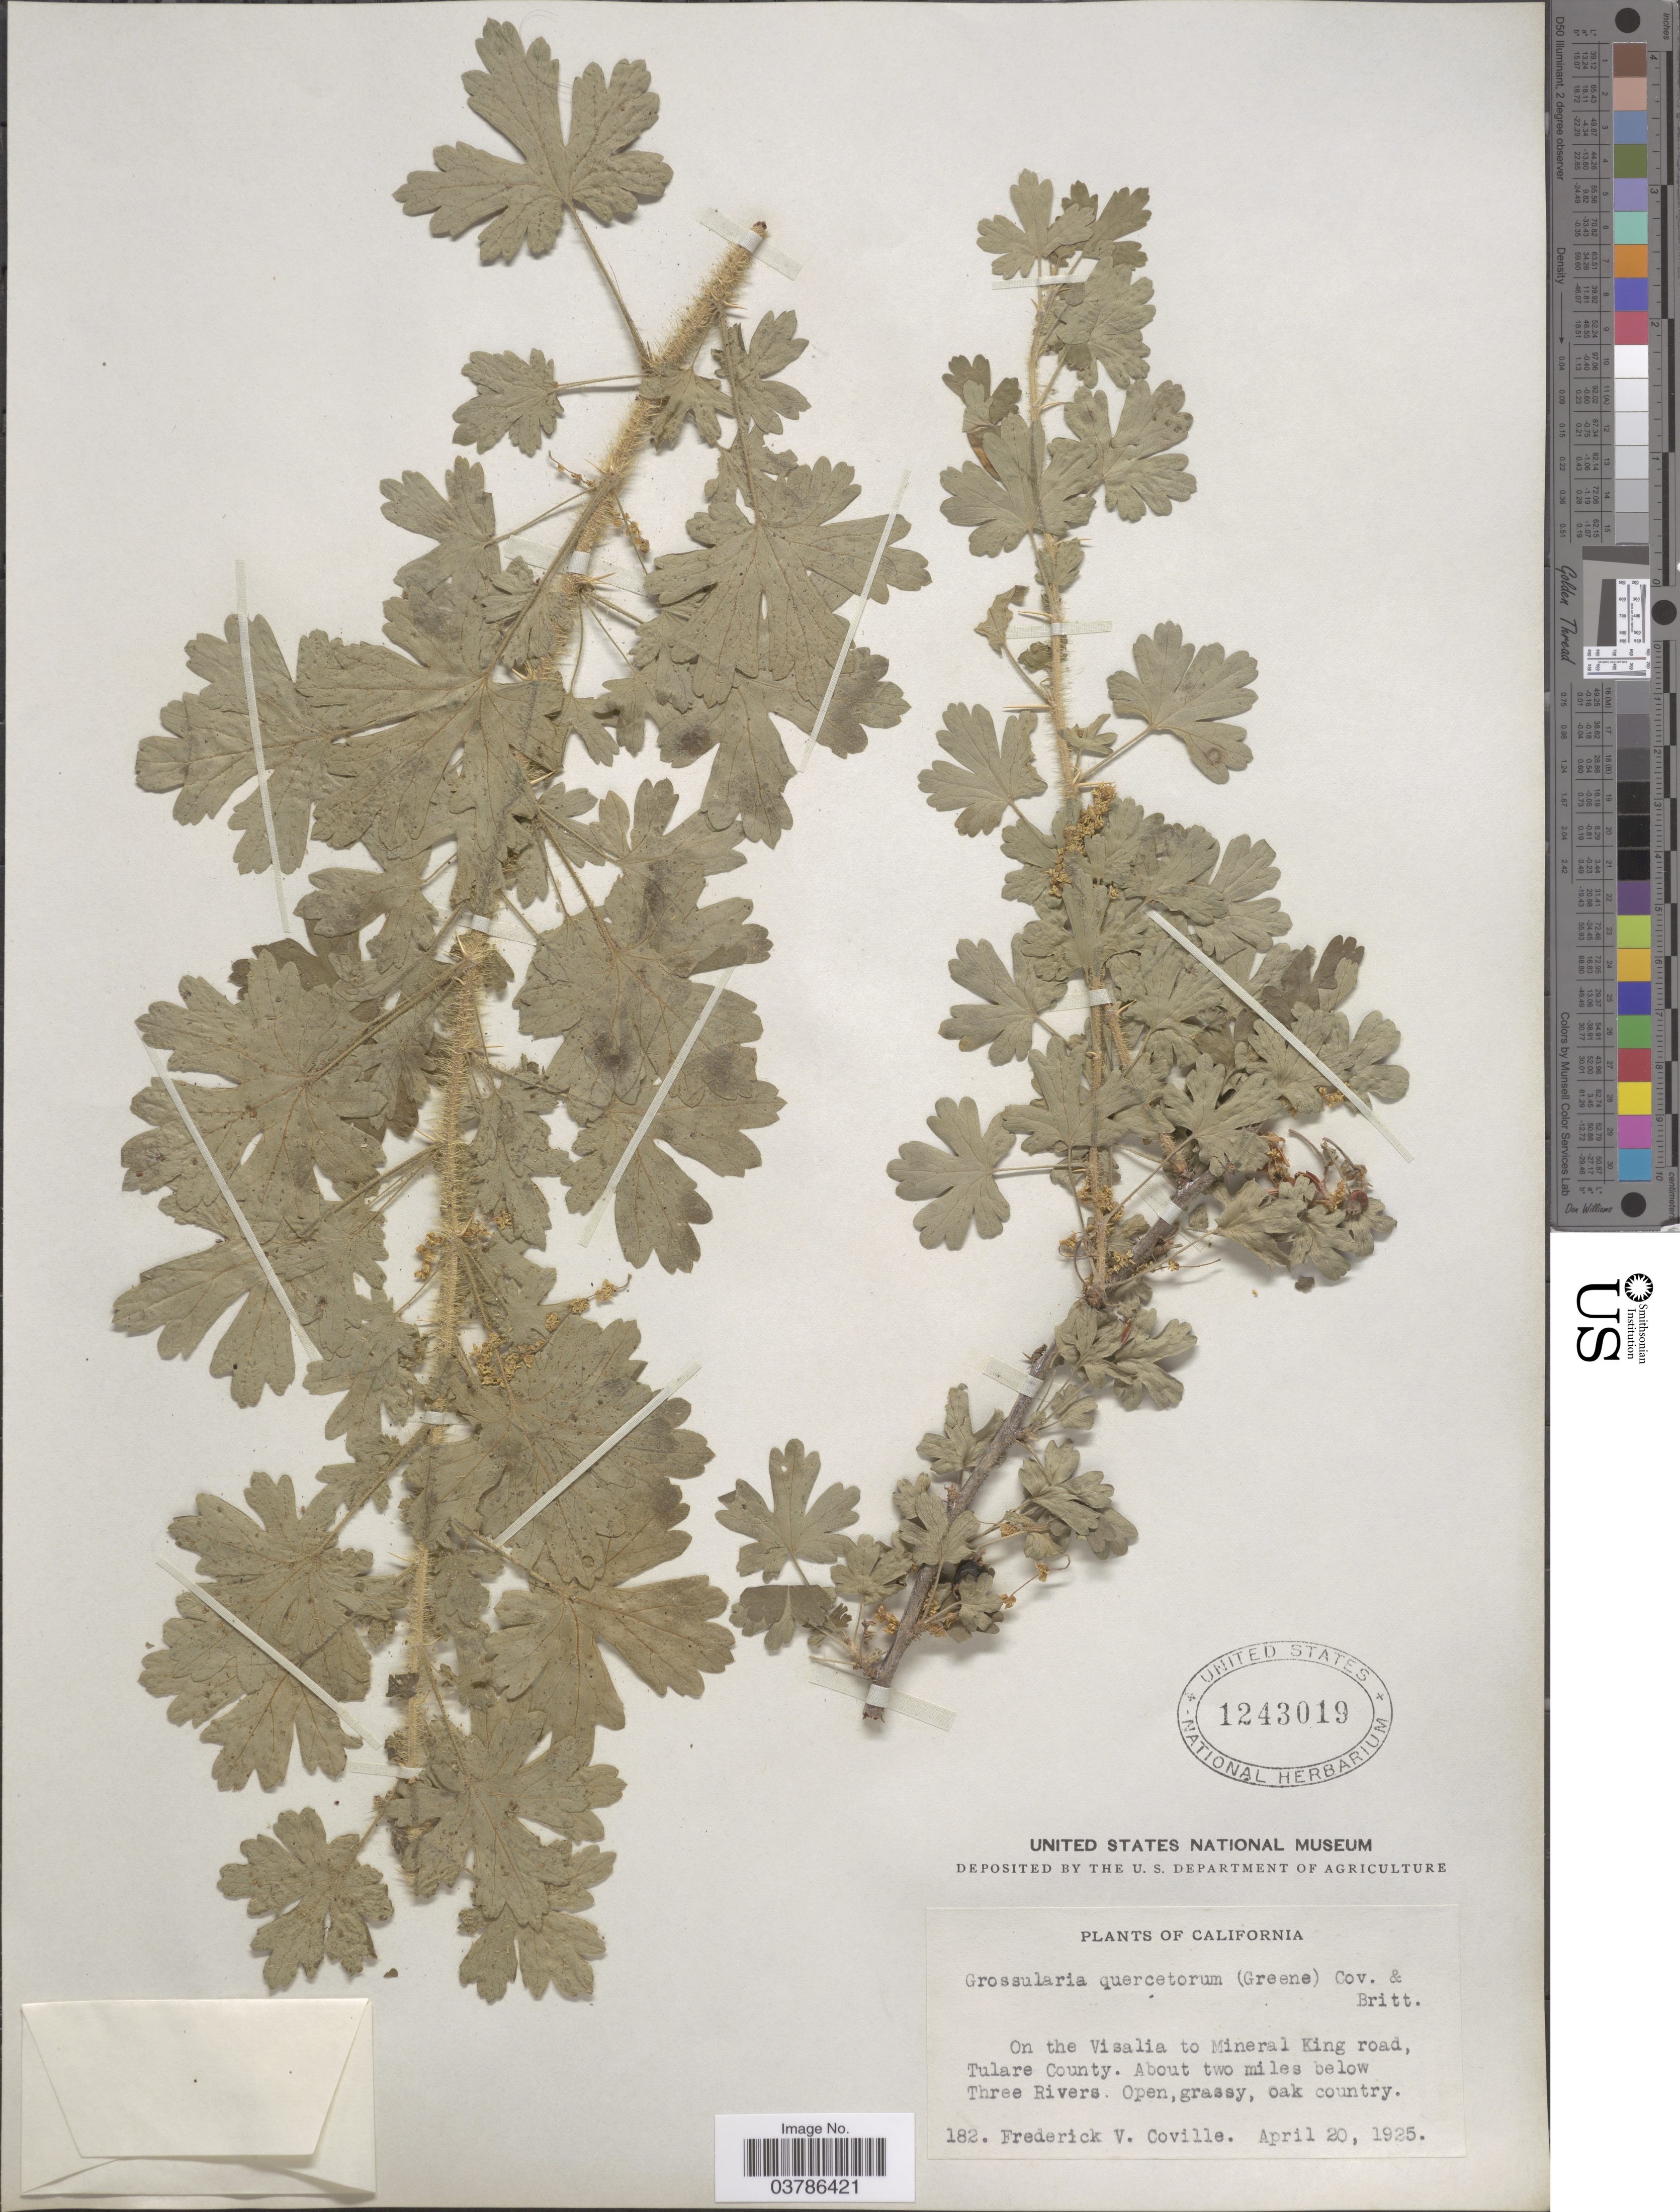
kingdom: Plantae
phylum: Tracheophyta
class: Magnoliopsida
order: Saxifragales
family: Grossulariaceae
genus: Ribes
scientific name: Ribes quercetorum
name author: Greene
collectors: F. V. Coville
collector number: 182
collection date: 1925-04-20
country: United States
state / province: California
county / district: Tulare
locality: On the Visalia to Mineral King road, Tulare County. About two miles below Three Rivers.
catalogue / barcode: US 1243019